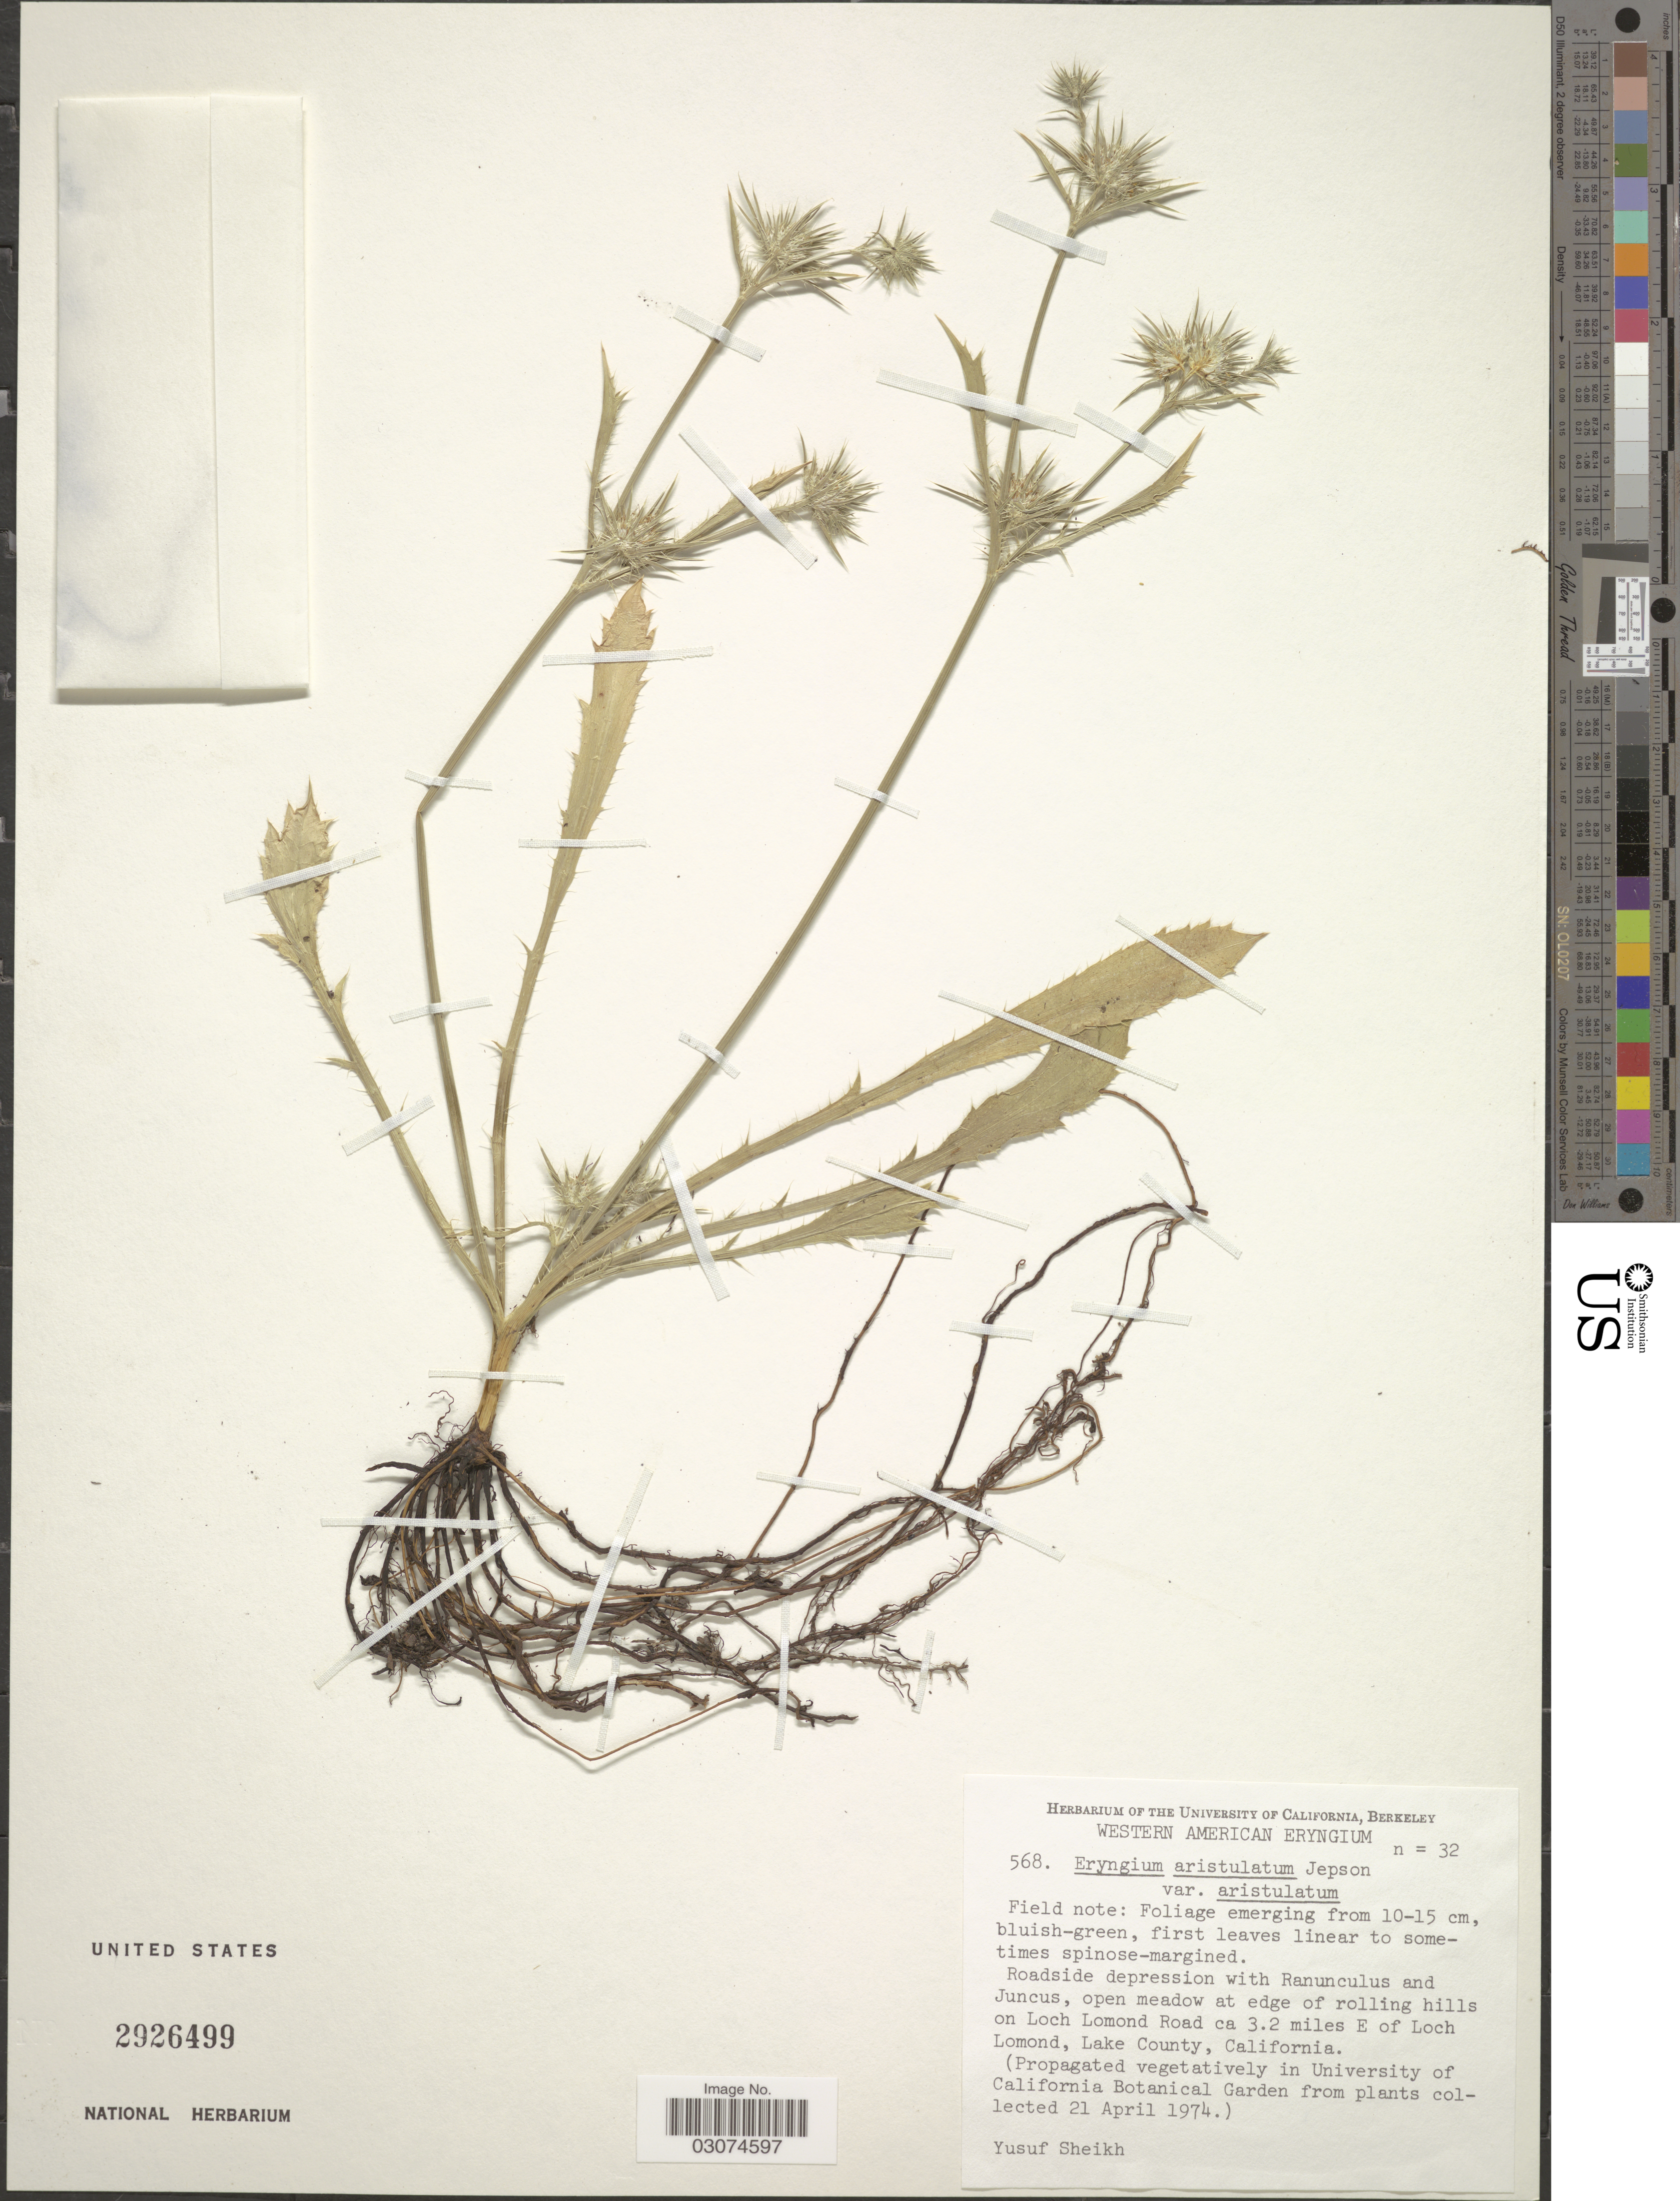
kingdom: Plantae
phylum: Tracheophyta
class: Magnoliopsida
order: Apiales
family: Apiaceae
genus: Eryngium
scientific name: Eryngium aristulatum var. aristulatum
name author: Jeps.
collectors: Y. Sheikh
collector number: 568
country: United States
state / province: California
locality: University of California Botanical Garden.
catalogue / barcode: US 2926499